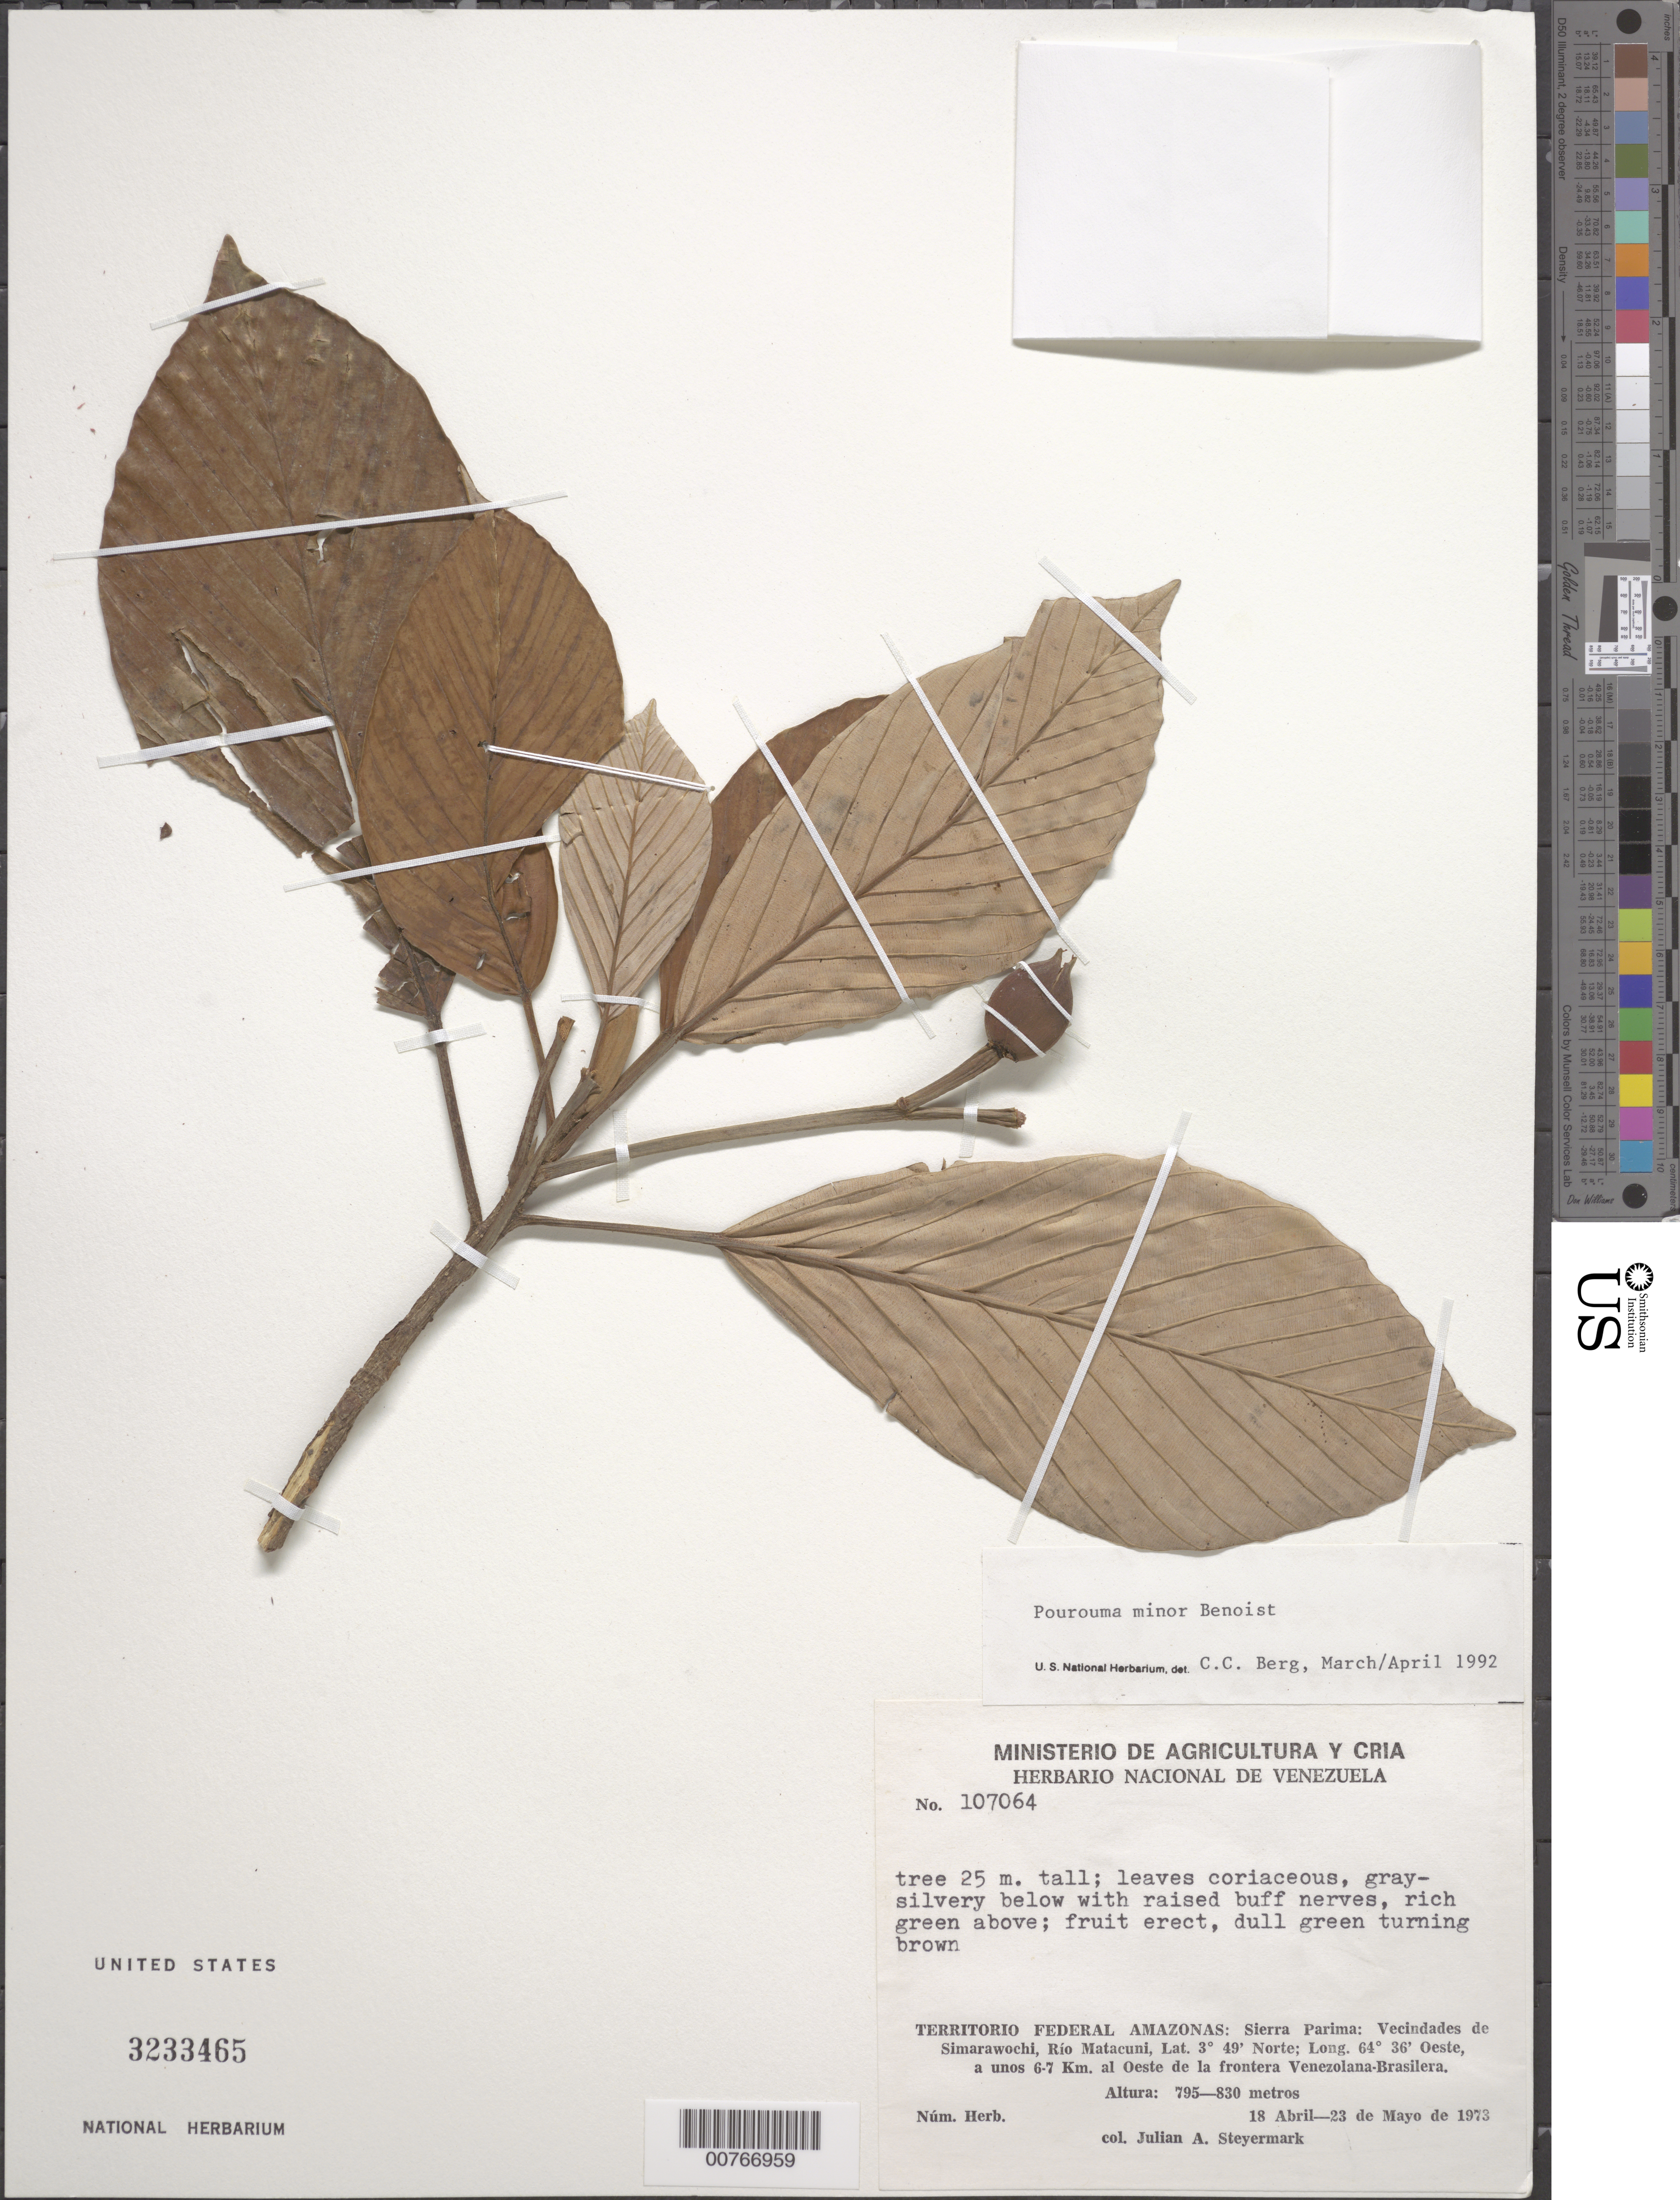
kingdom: Plantae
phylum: Tracheophyta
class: Magnoliopsida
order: Rosales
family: Urticaceae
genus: Pourouma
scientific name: Pourouma minor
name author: Benoist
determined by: Berg, C. C.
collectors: J. Steyermark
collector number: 107064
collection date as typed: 18-Apr-73 to 23-May-73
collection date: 1973-04-18/1973-05-23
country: Venezuela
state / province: Amazonas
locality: Sierra Parima; vec de Simarawochi, Río Matacuni, a unos 6-7 km al oeste de la frontera Venezolana-Brasilera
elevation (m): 795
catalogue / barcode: US 3233465